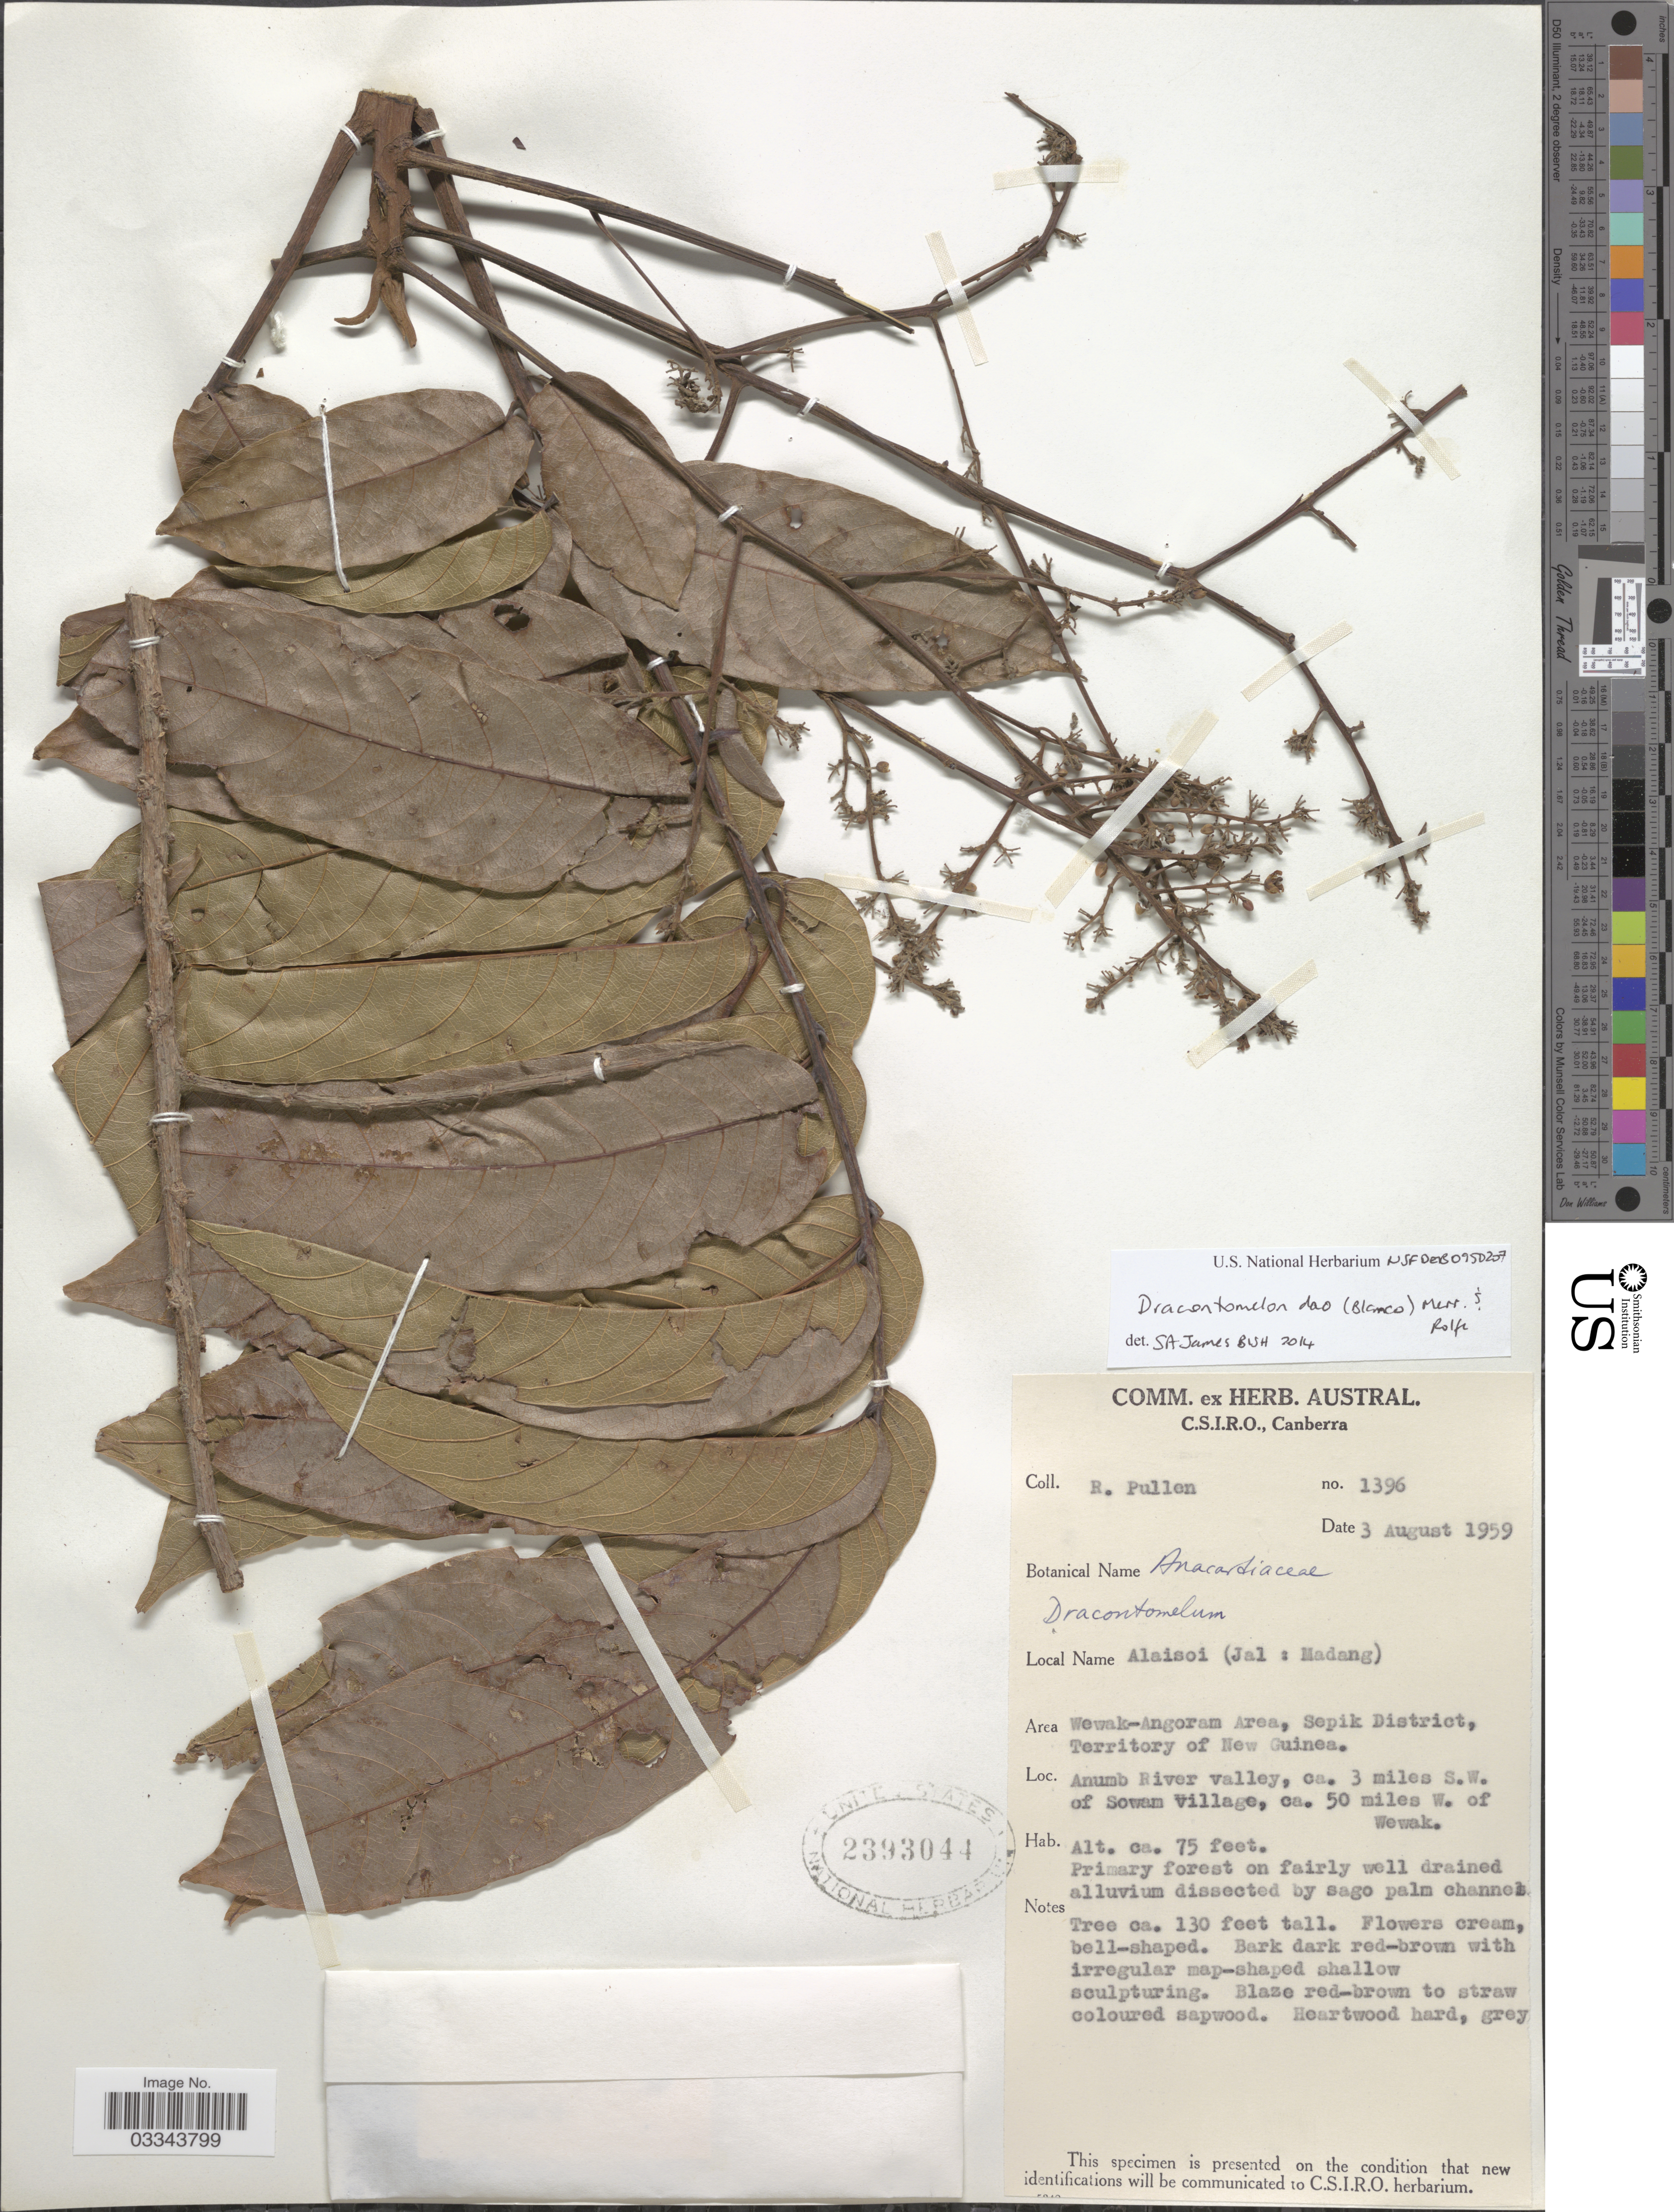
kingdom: Plantae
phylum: Tracheophyta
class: Magnoliopsida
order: Sapindales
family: Anacardiaceae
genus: Dracontomelon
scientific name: Dracontomelon dao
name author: (Blanco) Merr. & Rolfe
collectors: R. Pullen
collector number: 1396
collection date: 1959-08-03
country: Papua New Guinea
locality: Area Wewak-Angoram Area, Sepik District, Territory of New Guinea. Anumb River valley, ca. 3 miles S.W. of Sowam Village, ca. 50 miles W. of Wewak.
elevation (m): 23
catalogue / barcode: US 2393044